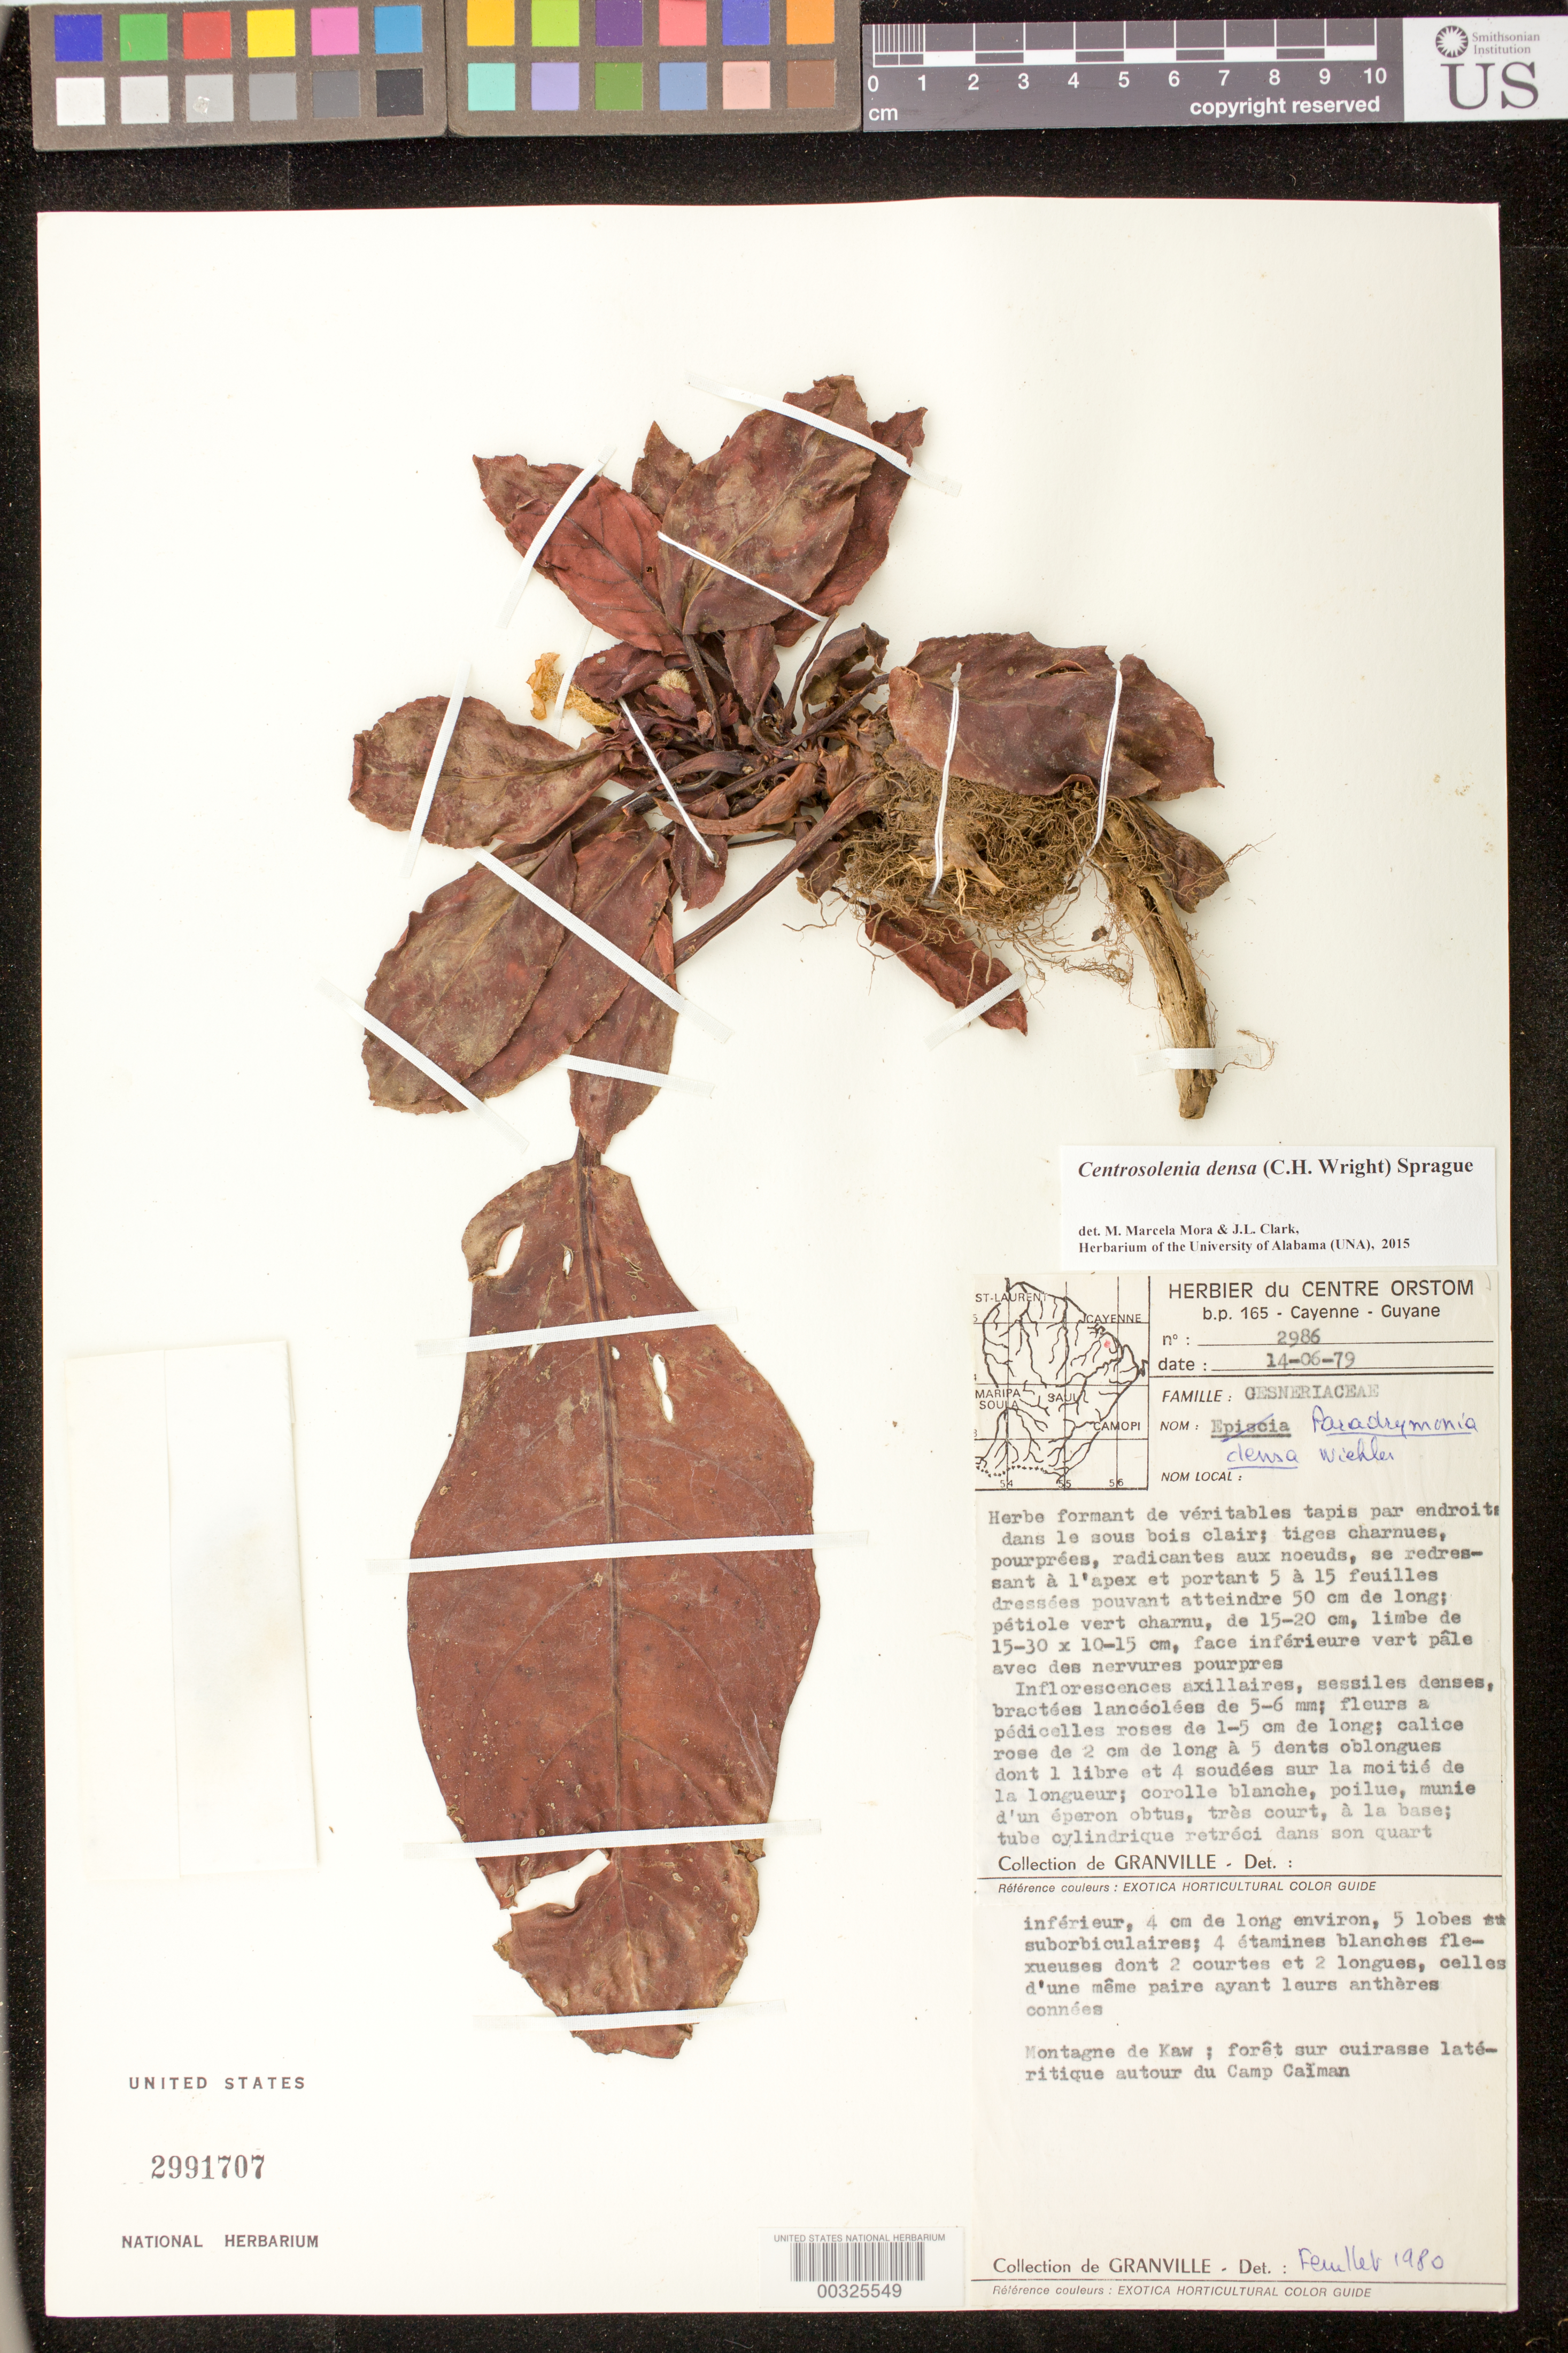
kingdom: Plantae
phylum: Tracheophyta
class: Magnoliopsida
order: Lamiales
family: Gesneriaceae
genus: Centrosolenia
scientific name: Centrosolenia densa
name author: (C.H. Wright) Sprague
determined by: Mora, M. M.; Clark, J. L.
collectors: J.-J. de Granville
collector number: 2986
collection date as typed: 14 Jun 1979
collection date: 1979-06-14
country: French Guiana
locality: Montagne de Kaw: autour du Camp Caïman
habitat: Forêt sur cuirasse latéritique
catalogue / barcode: US 2991707